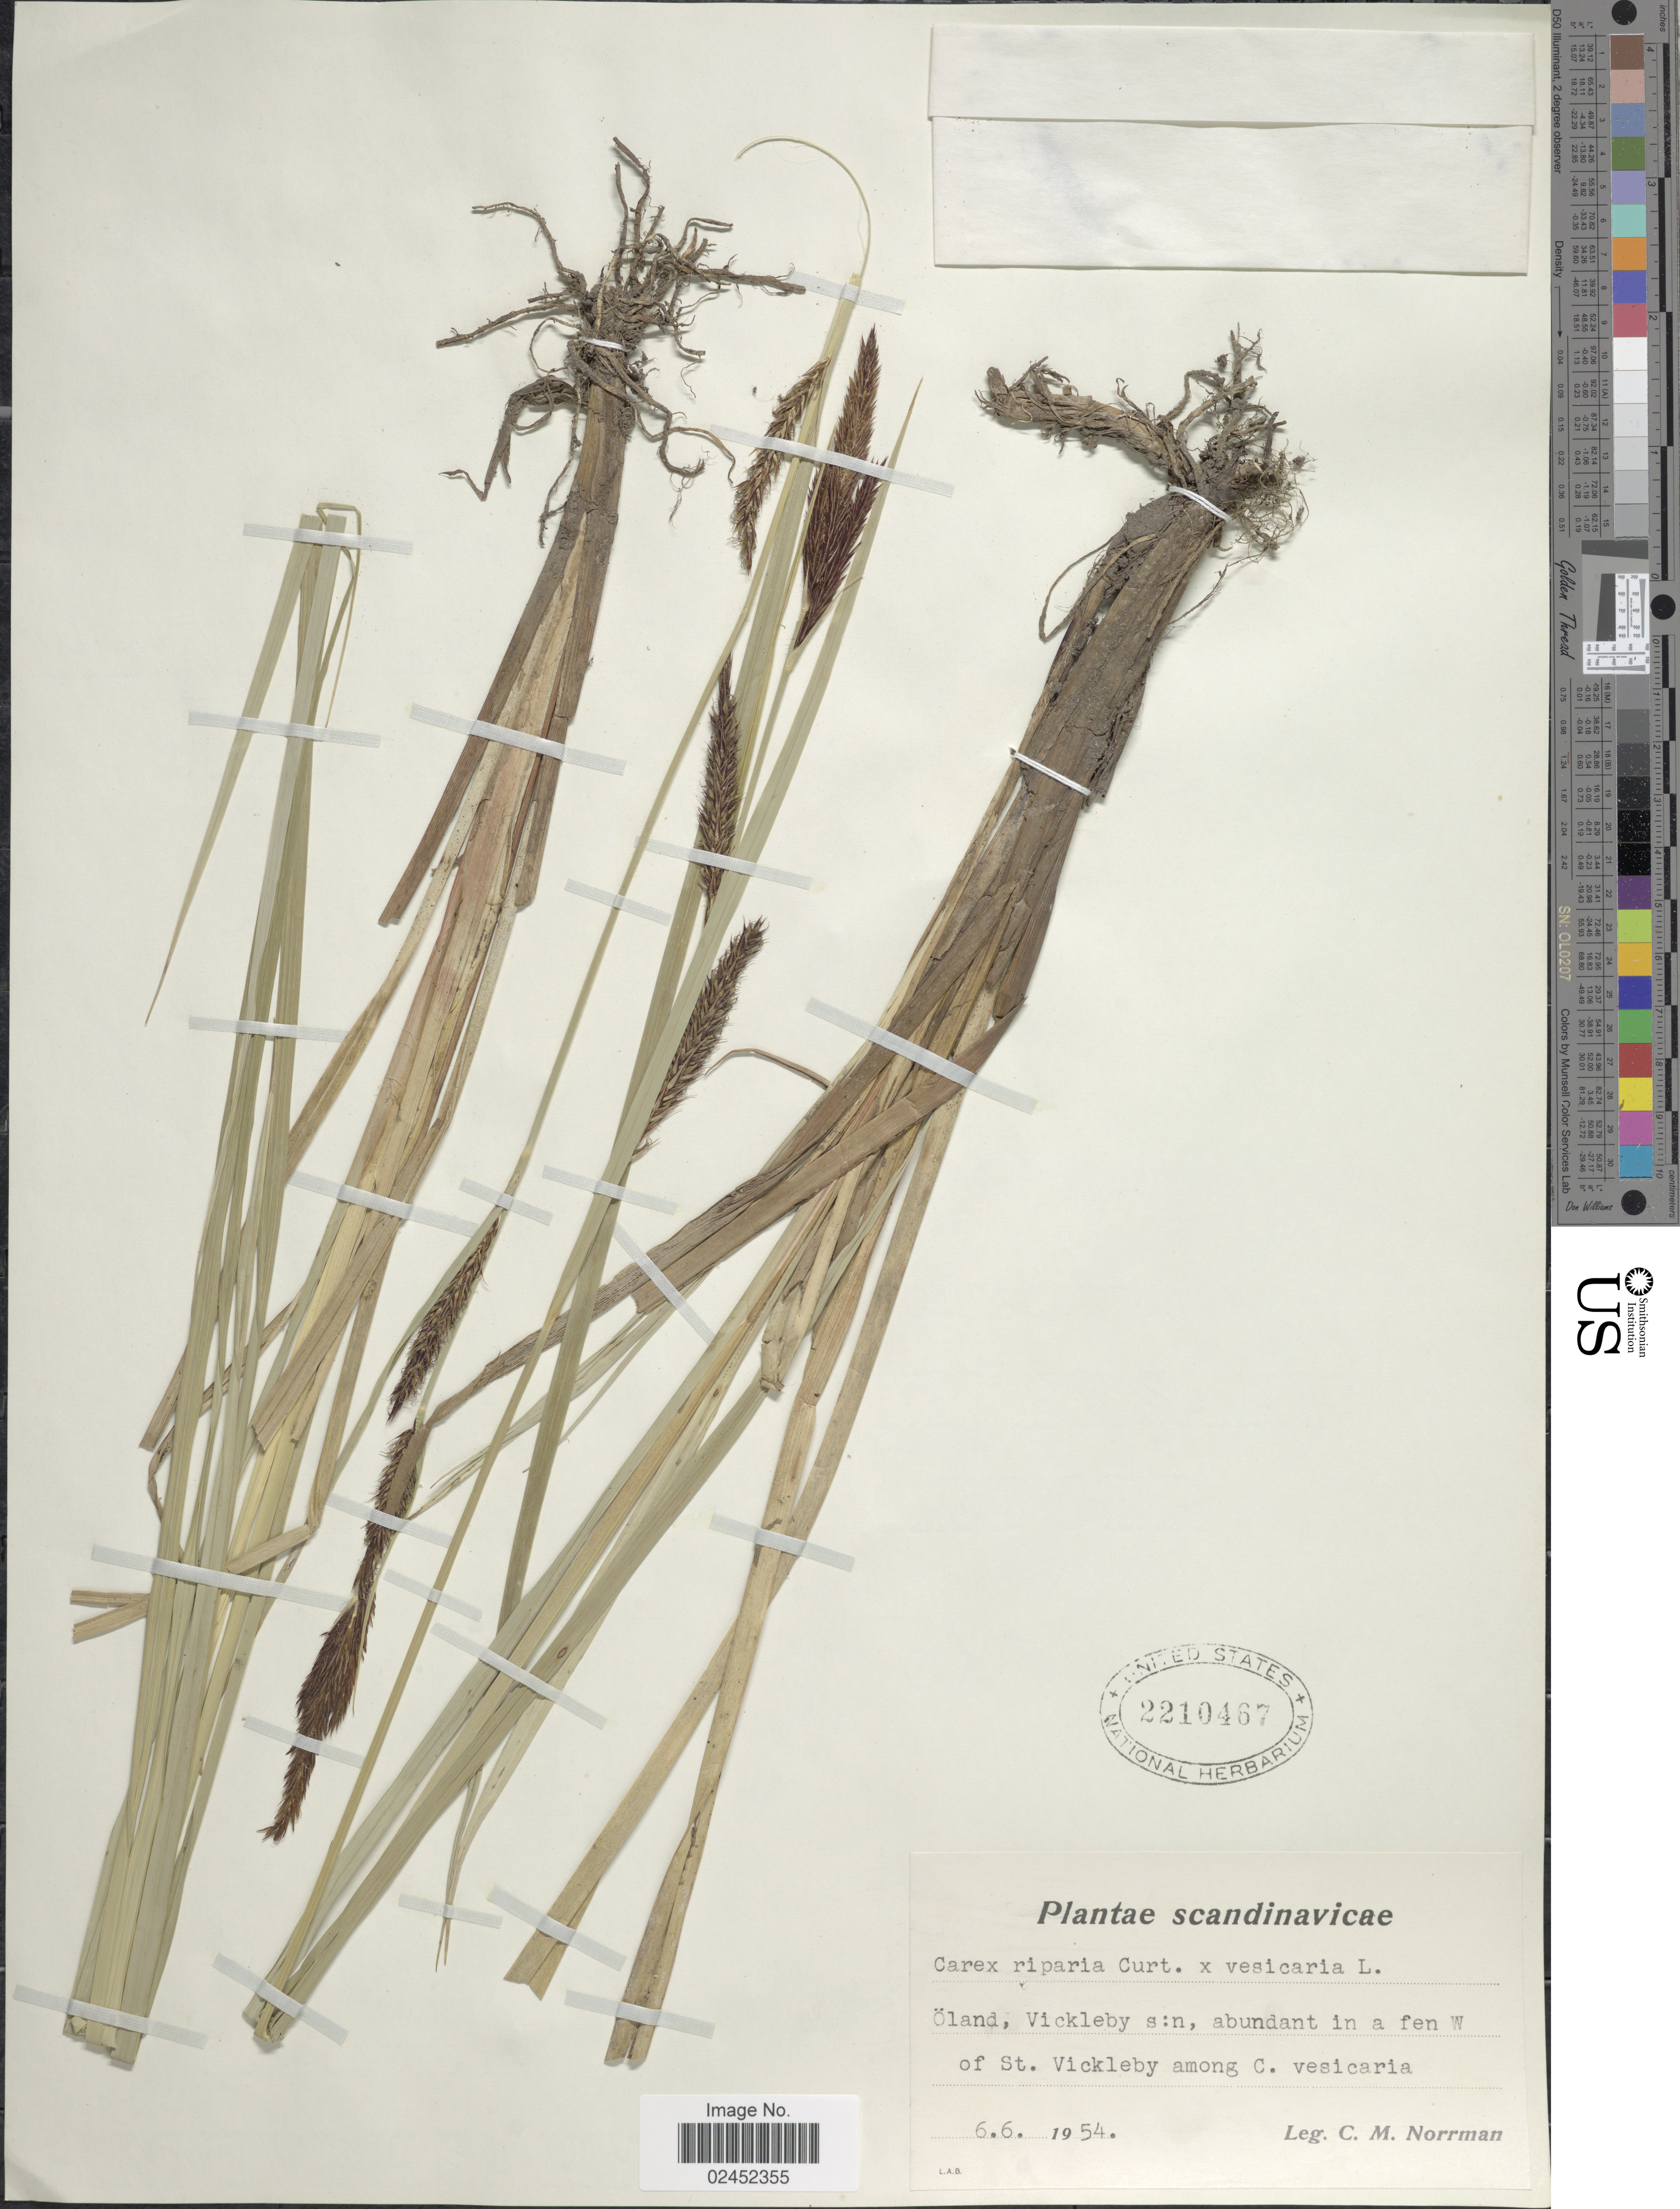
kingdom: Plantae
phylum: Tracheophyta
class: Liliopsida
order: Poales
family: Cyperaceae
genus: Carex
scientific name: Carex riparia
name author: Curtis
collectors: C. Norrman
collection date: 1954-06-06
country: Sweden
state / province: Kalmar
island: Oland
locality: Oland, Vickleby s:n, abundant in a fen W of St. Vickleby among C. Vesicaria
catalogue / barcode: US 2210467